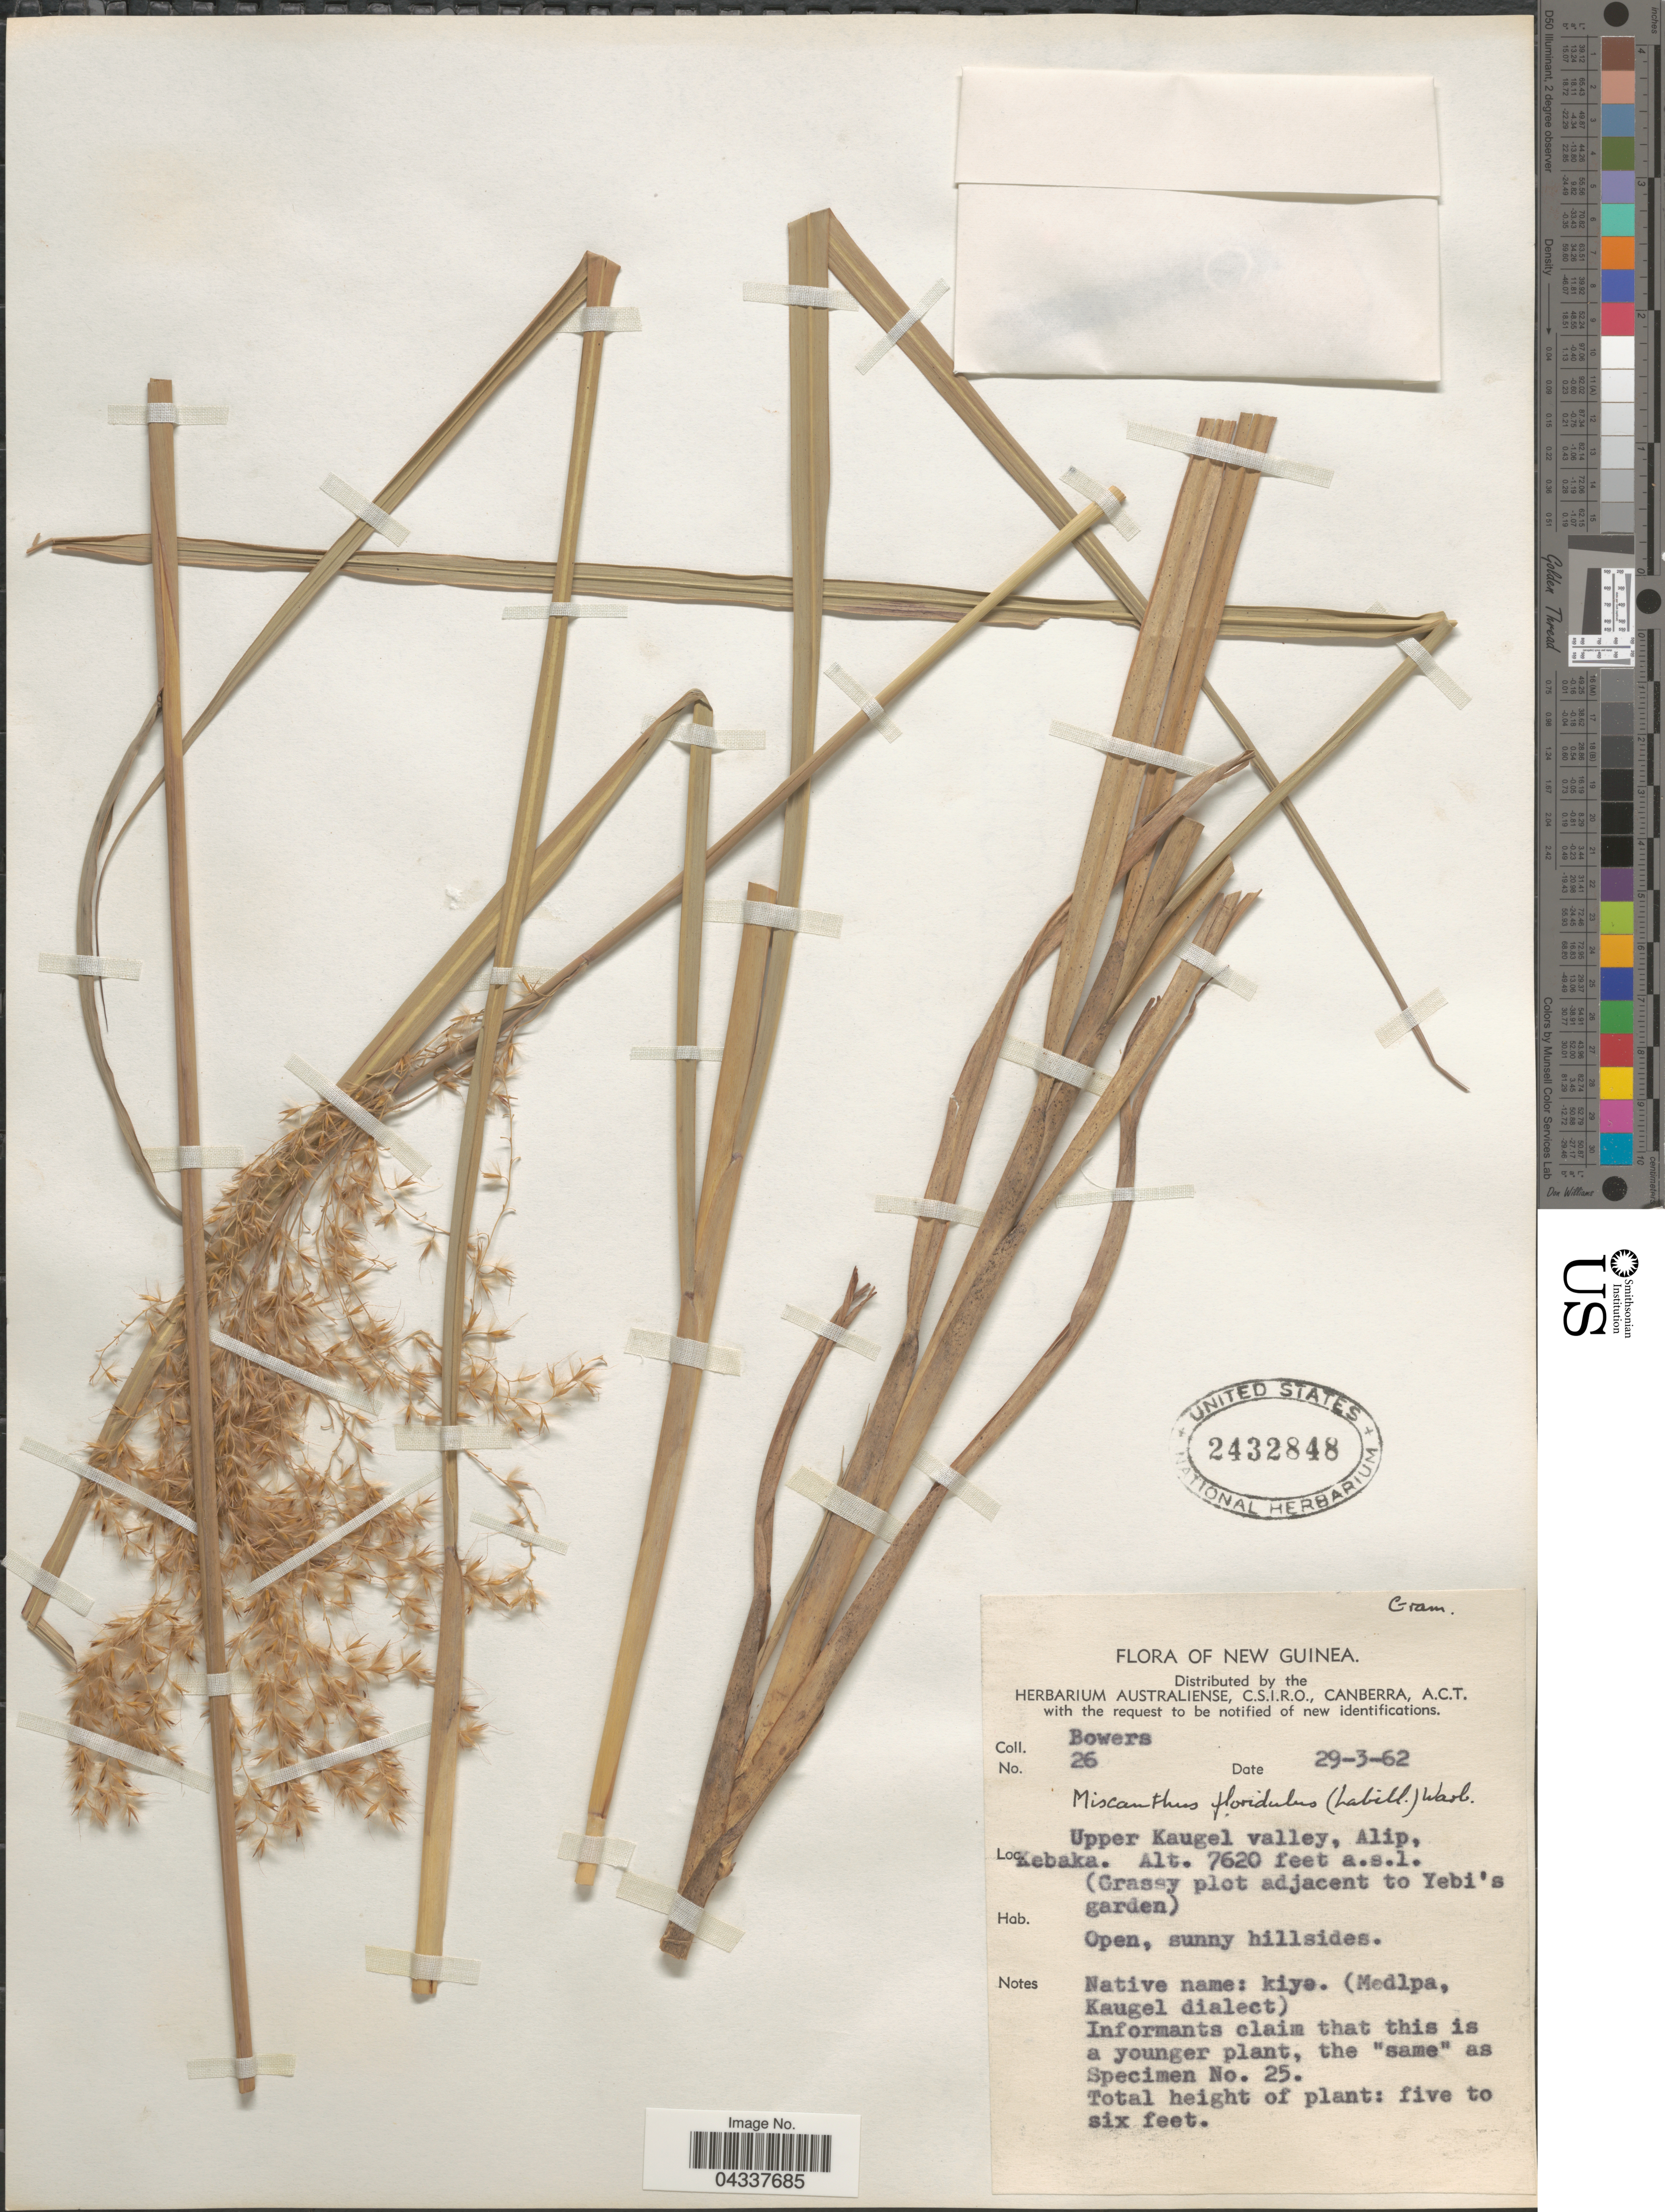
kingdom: Plantae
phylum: Tracheophyta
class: Liliopsida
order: Poales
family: Poaceae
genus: Miscanthus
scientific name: Miscanthus floridulus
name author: (Labill.) Warb.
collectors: -. Bowers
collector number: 26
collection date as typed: Transcribed d/m/y: 29/3/62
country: Papua New Guinea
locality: Upper Kaugel valley, Alip., Kebaka. (Grassy plot adjacent to Yebi's garden).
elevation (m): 2323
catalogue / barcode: US 2432848